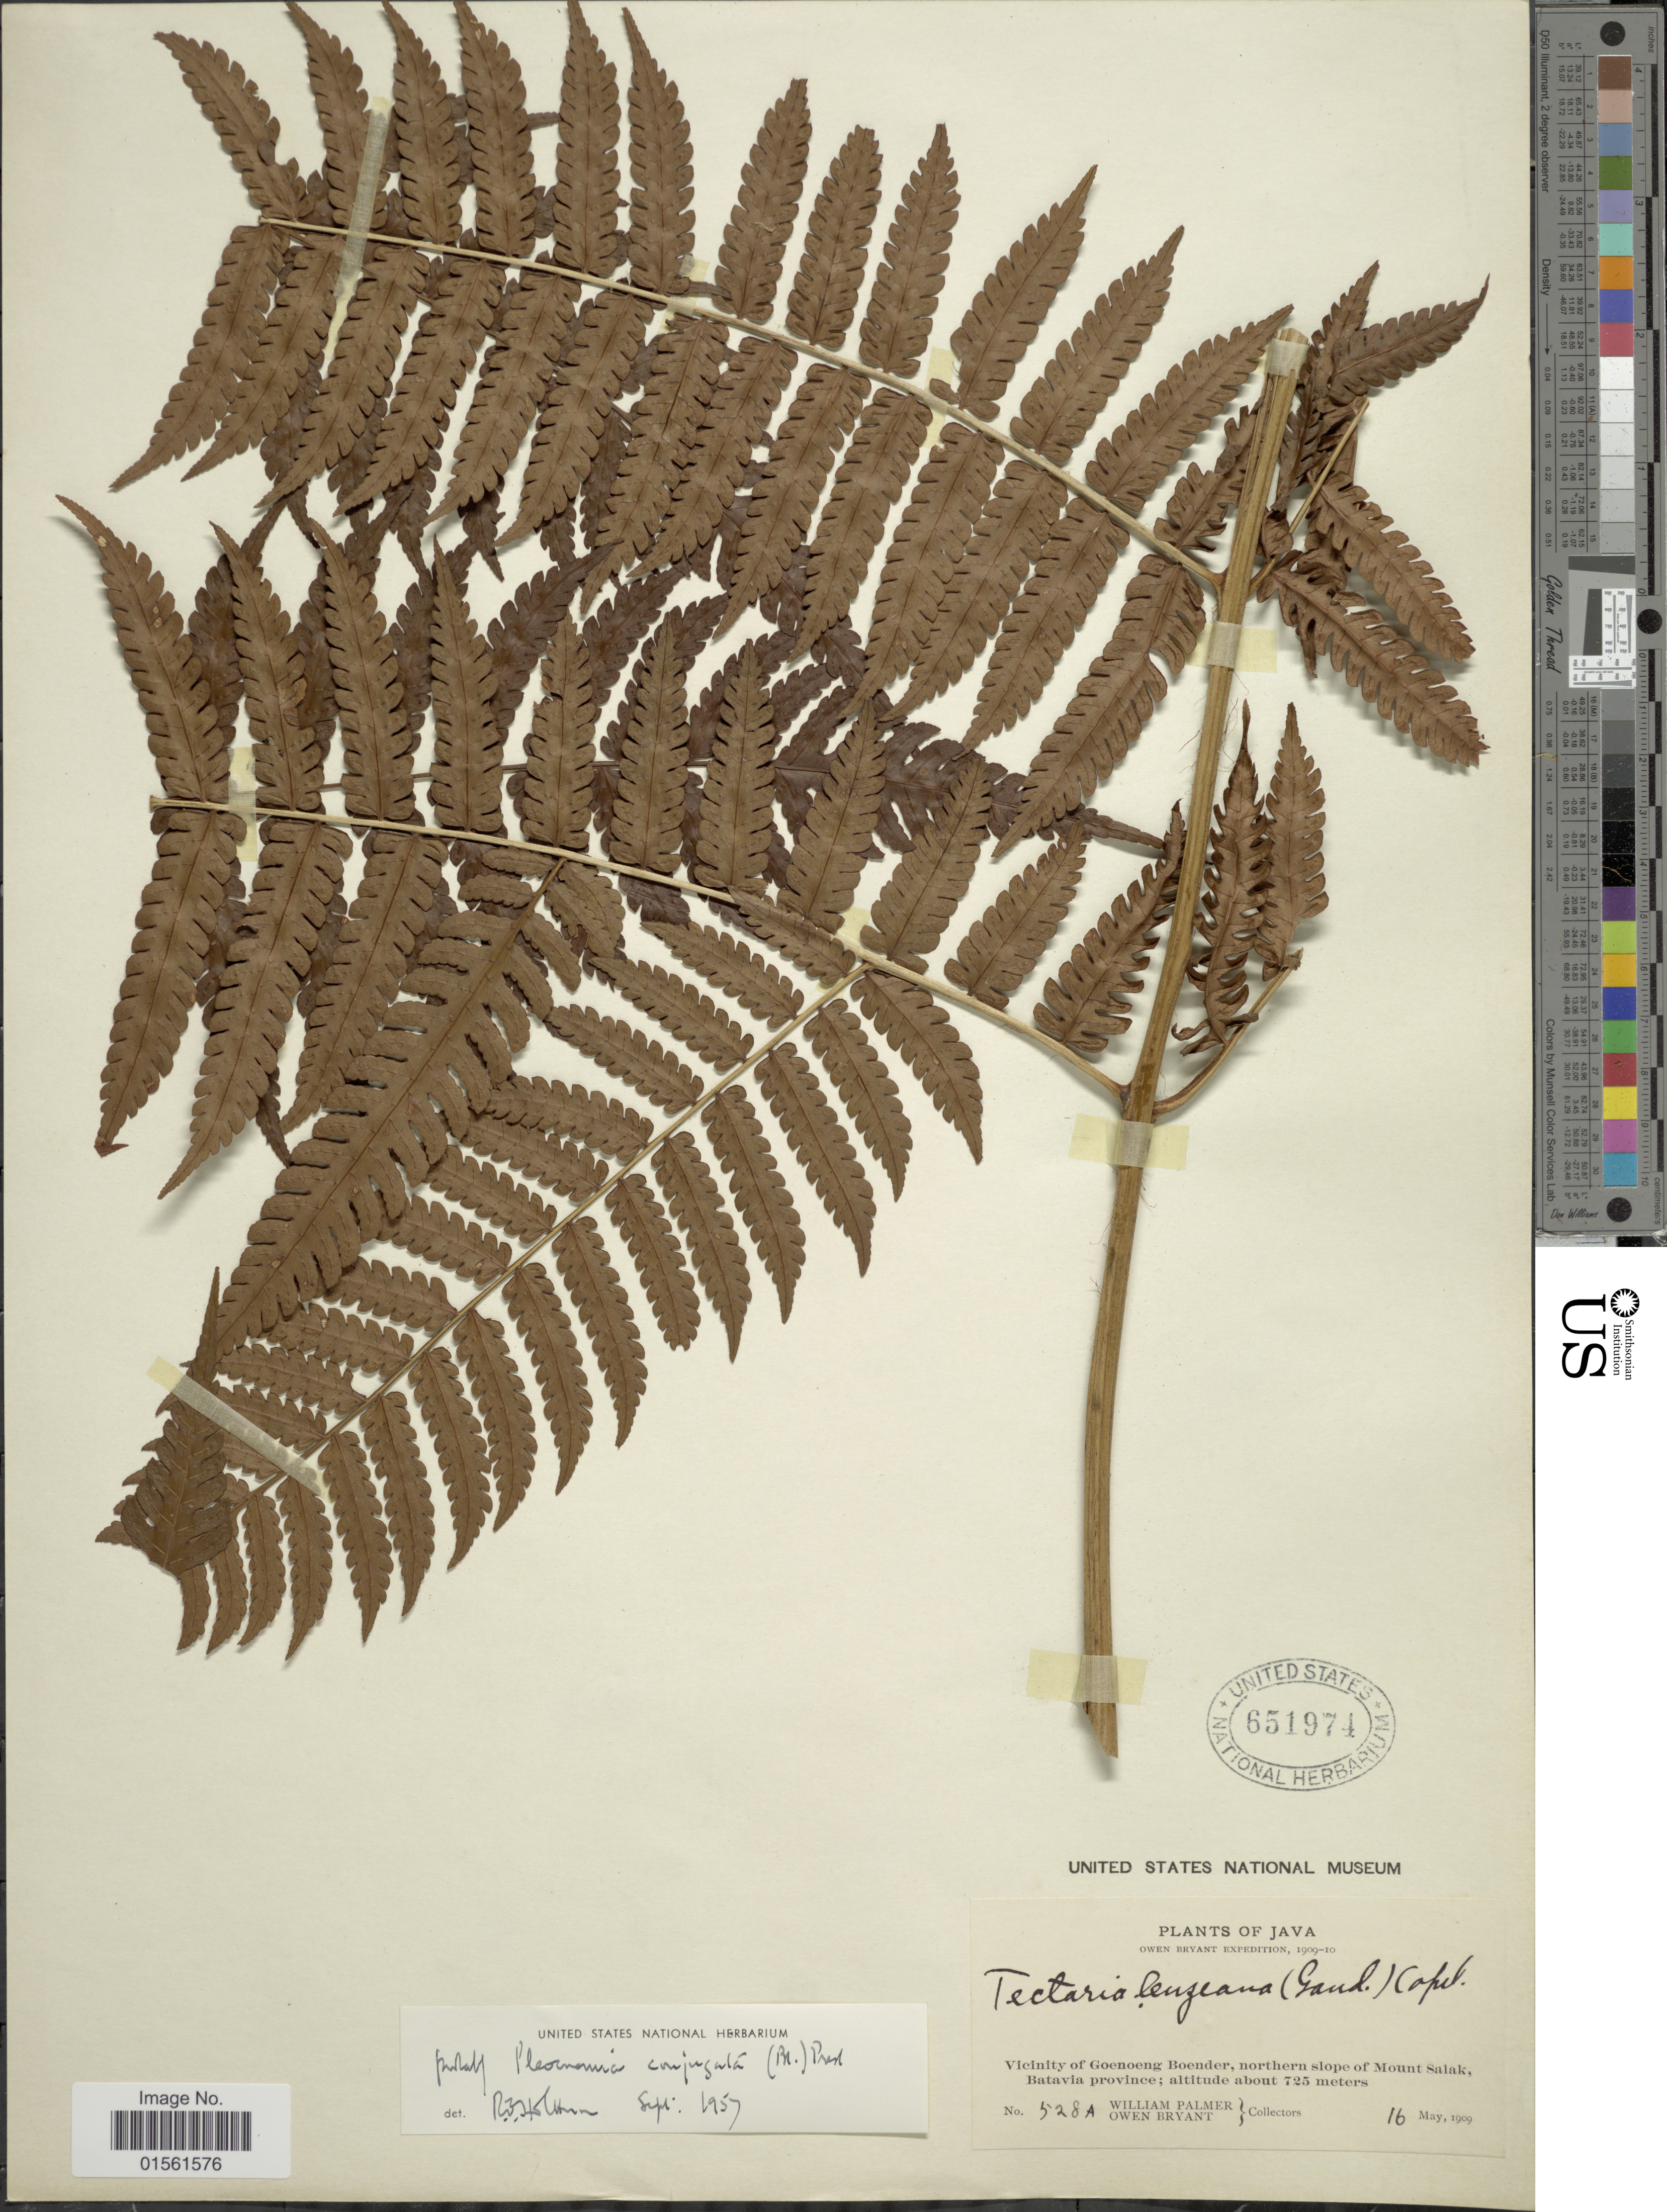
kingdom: Plantae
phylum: Tracheophyta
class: Polypodiopsida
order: Polypodiales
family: Dryopteridaceae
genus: Pleocnemia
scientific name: Pleocnemia conjugata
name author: (Blume) C. Presl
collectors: W. Palmer & O. Bryant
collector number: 528A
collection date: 1909-05-16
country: Indonesia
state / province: Java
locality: Java. Vicinity of Goenoeng Boender, northern slope of Mount Salak Batavia province.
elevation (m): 725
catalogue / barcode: US 651874